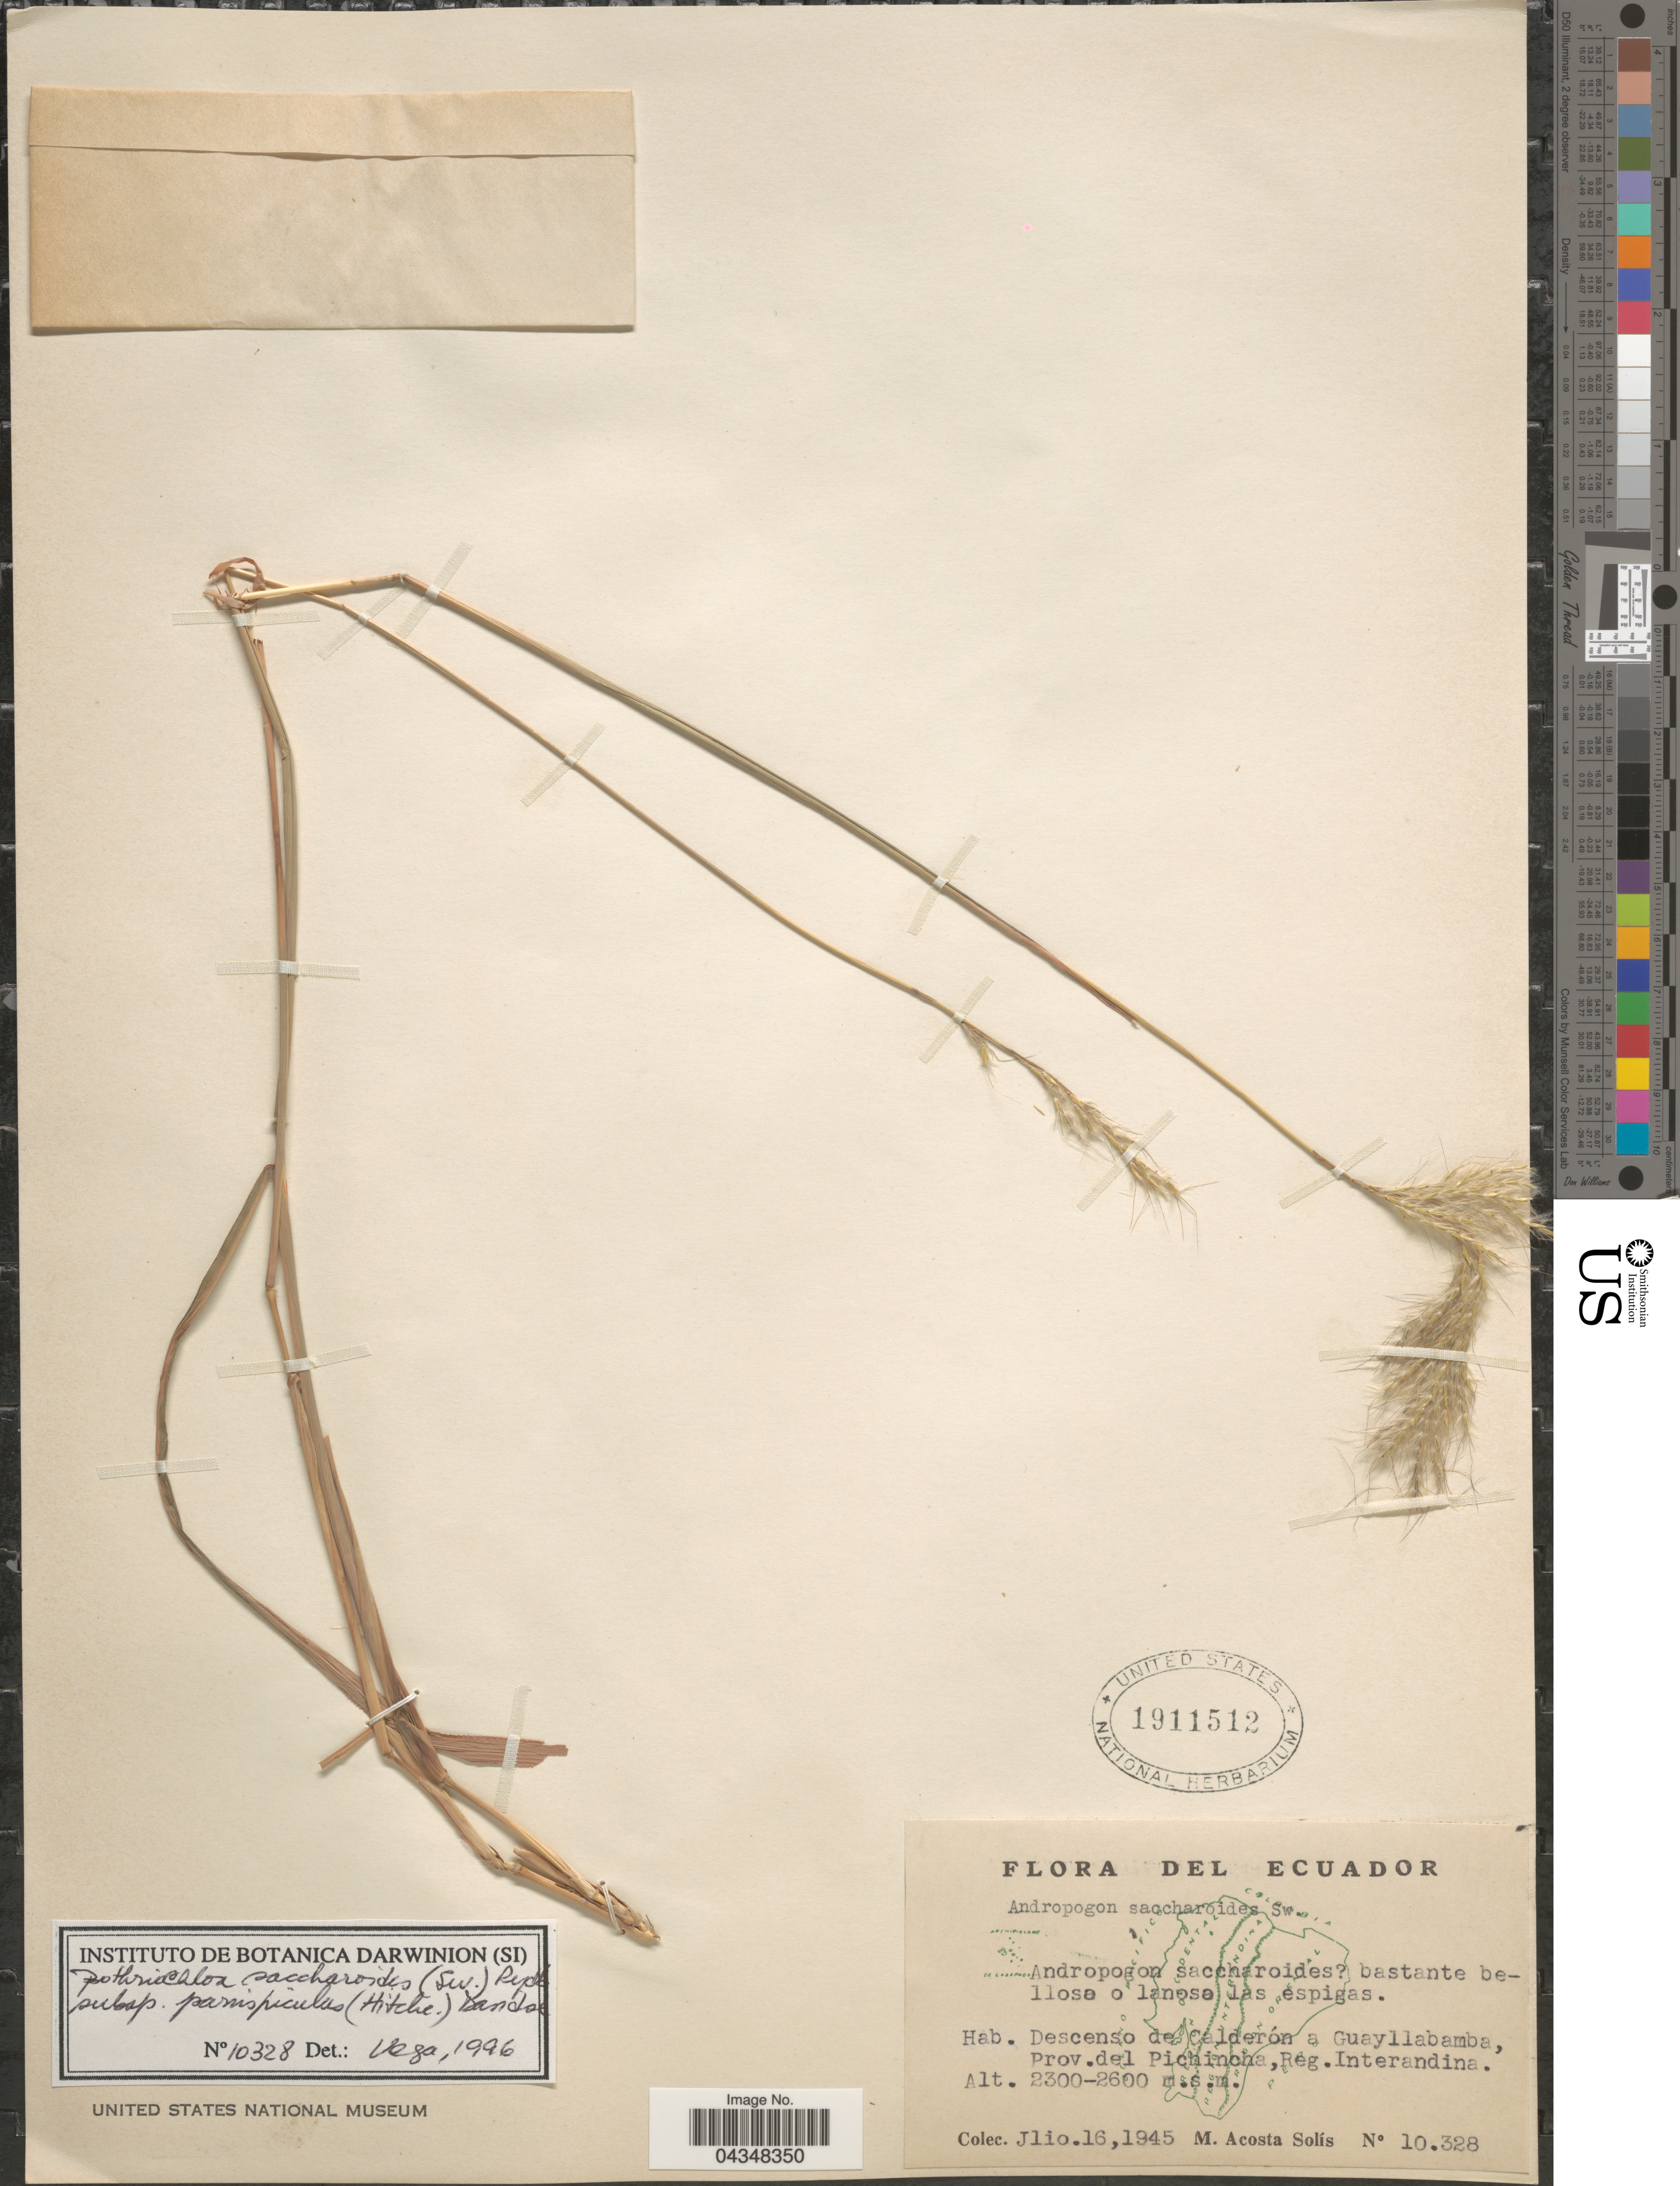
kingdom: Plantae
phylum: Tracheophyta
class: Liliopsida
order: Poales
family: Poaceae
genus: Bothriochloa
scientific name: Bothriochloa saccharoides var. parvispicula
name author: (Hitchc.) Tovar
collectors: M. Acosta Solis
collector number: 10328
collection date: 1945-07-16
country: Ecuador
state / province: Pichincha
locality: Descenso de Calderón a Guayllabamba, Reg. Interandina.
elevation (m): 2300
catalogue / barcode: US 1911512